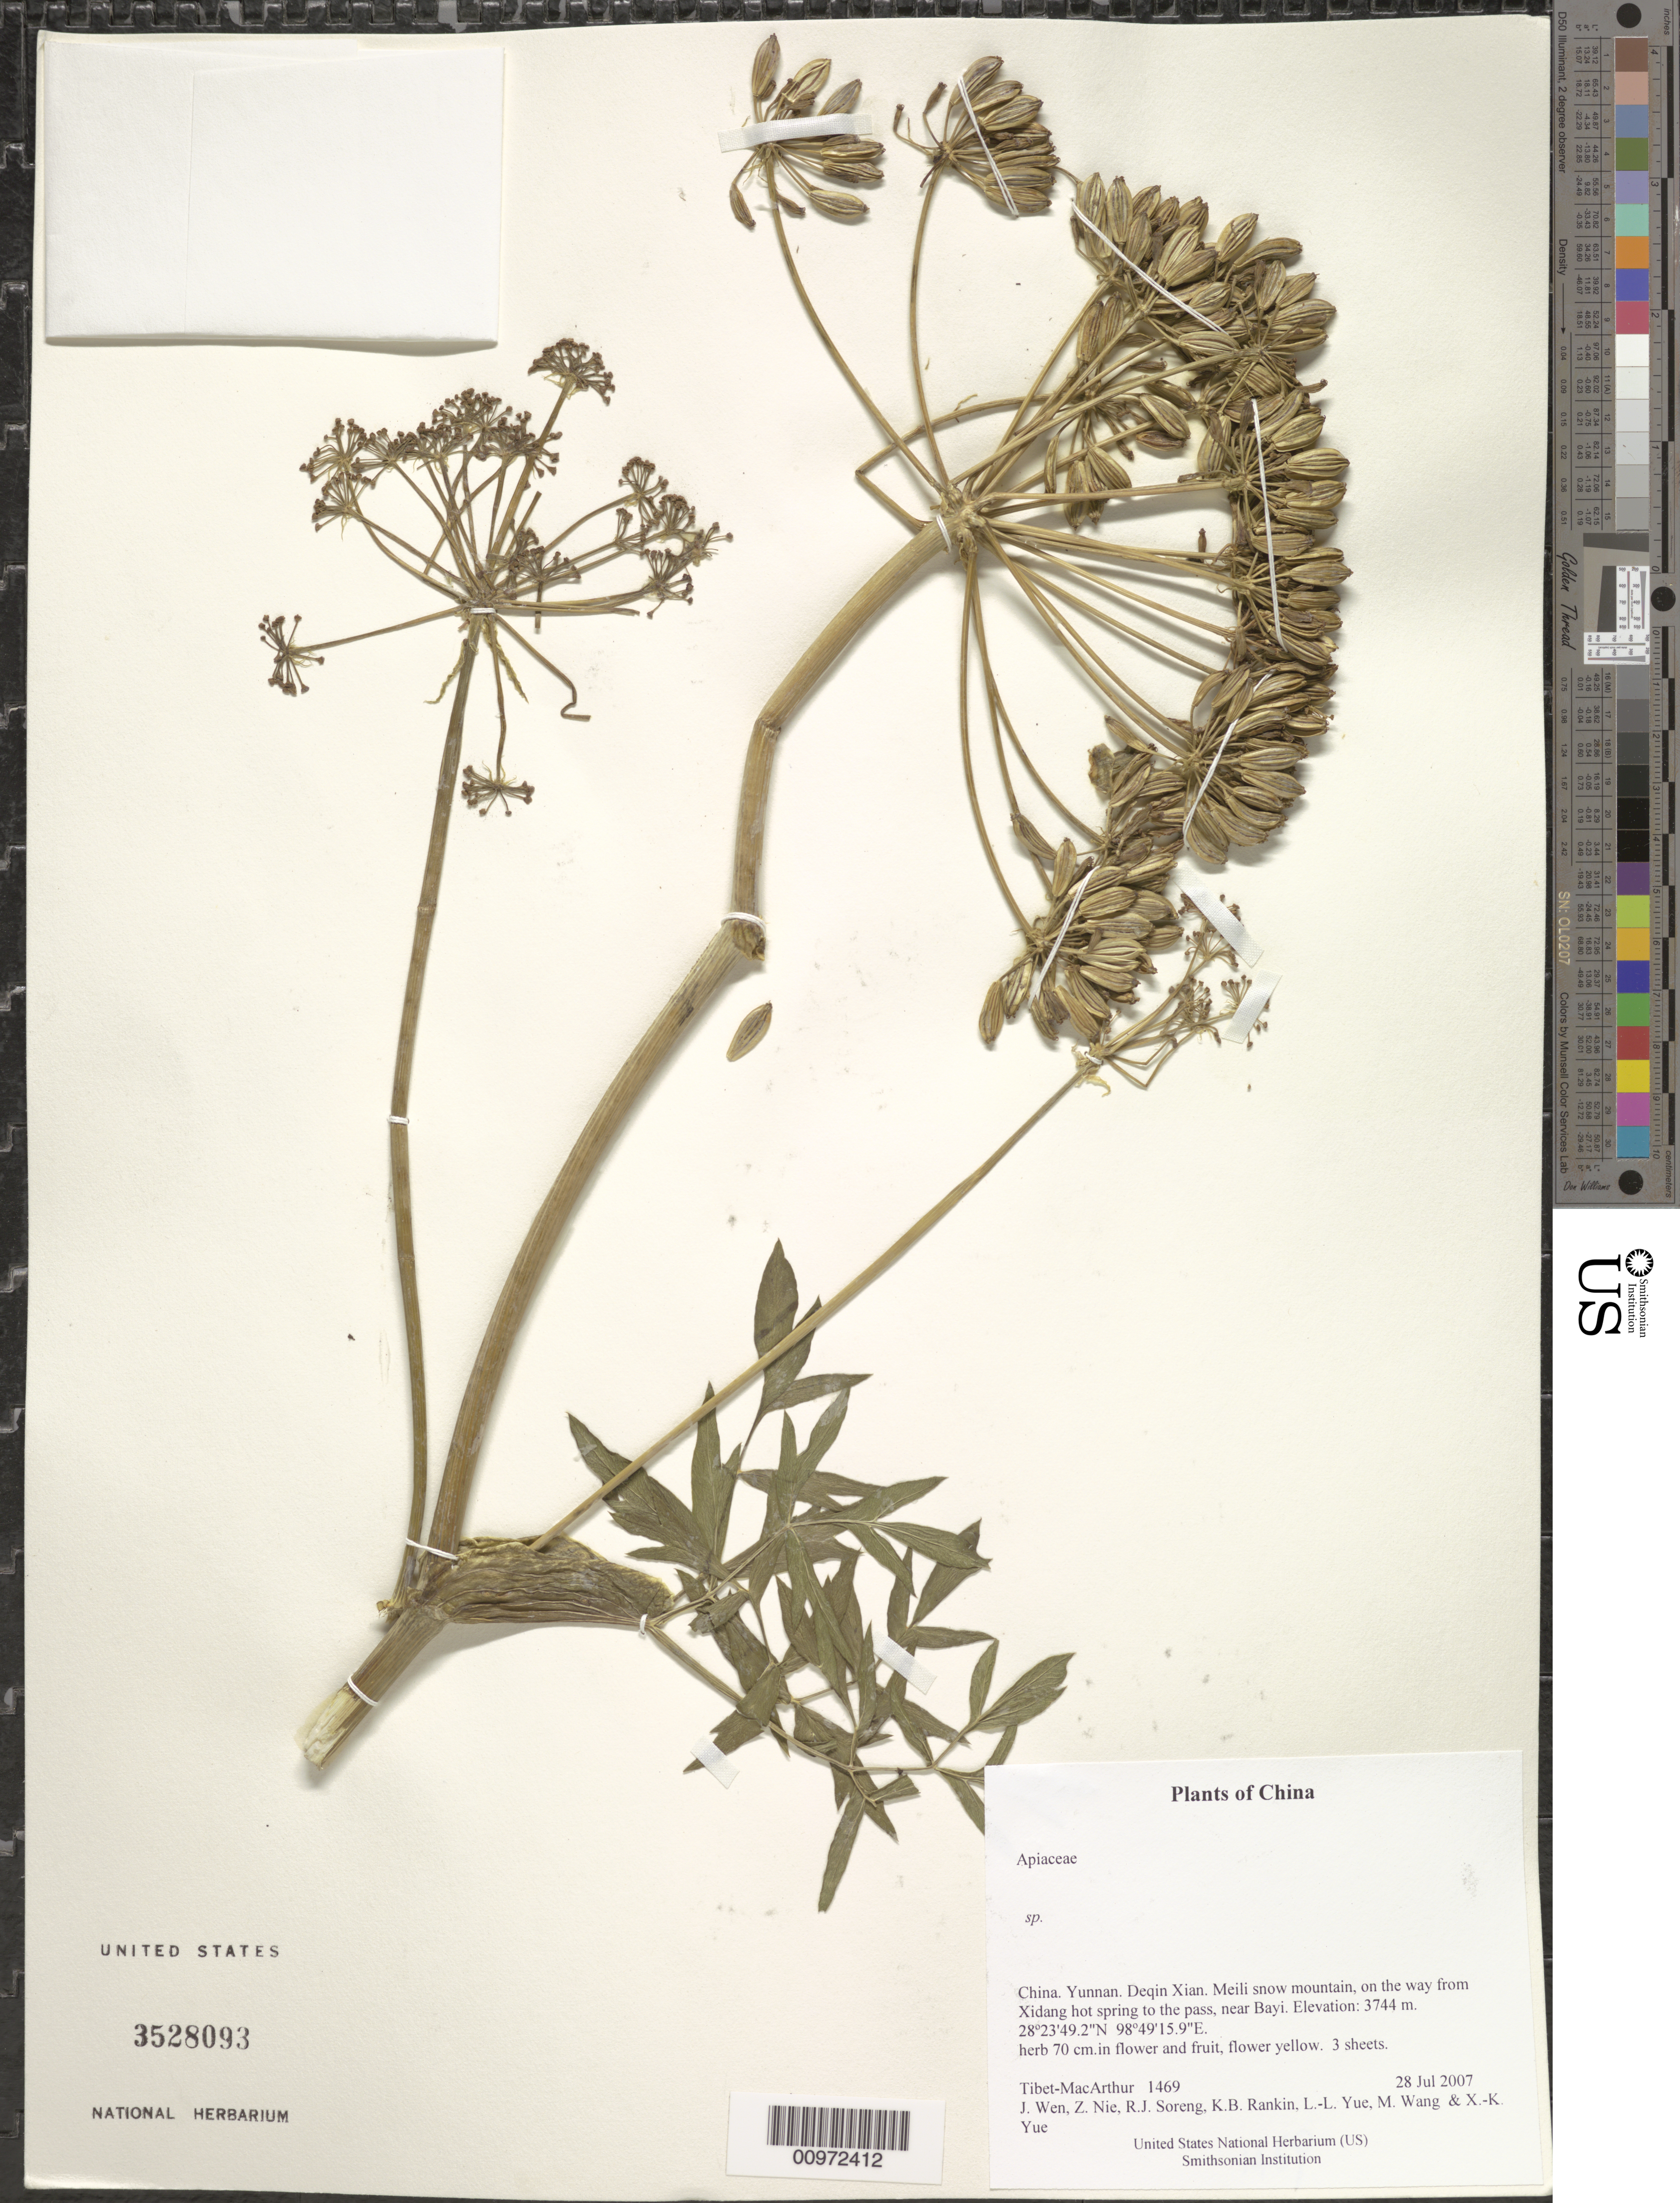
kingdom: Plantae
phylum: Tracheophyta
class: Magnoliopsida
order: Apiales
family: Apiaceae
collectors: Tibet-MacArthur, J. Wen, Z. Nie, R. J. Soreng, K. Rankin, L. Yue, M. Wang & X. Yue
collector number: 1469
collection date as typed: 28 Jul 2007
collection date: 2007-07-28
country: China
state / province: Yunnan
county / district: Deqin Xian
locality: Meili snow mountain, on the way from Xidang hot spring to the pass, near Bayi.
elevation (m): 3744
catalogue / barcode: US 3528093